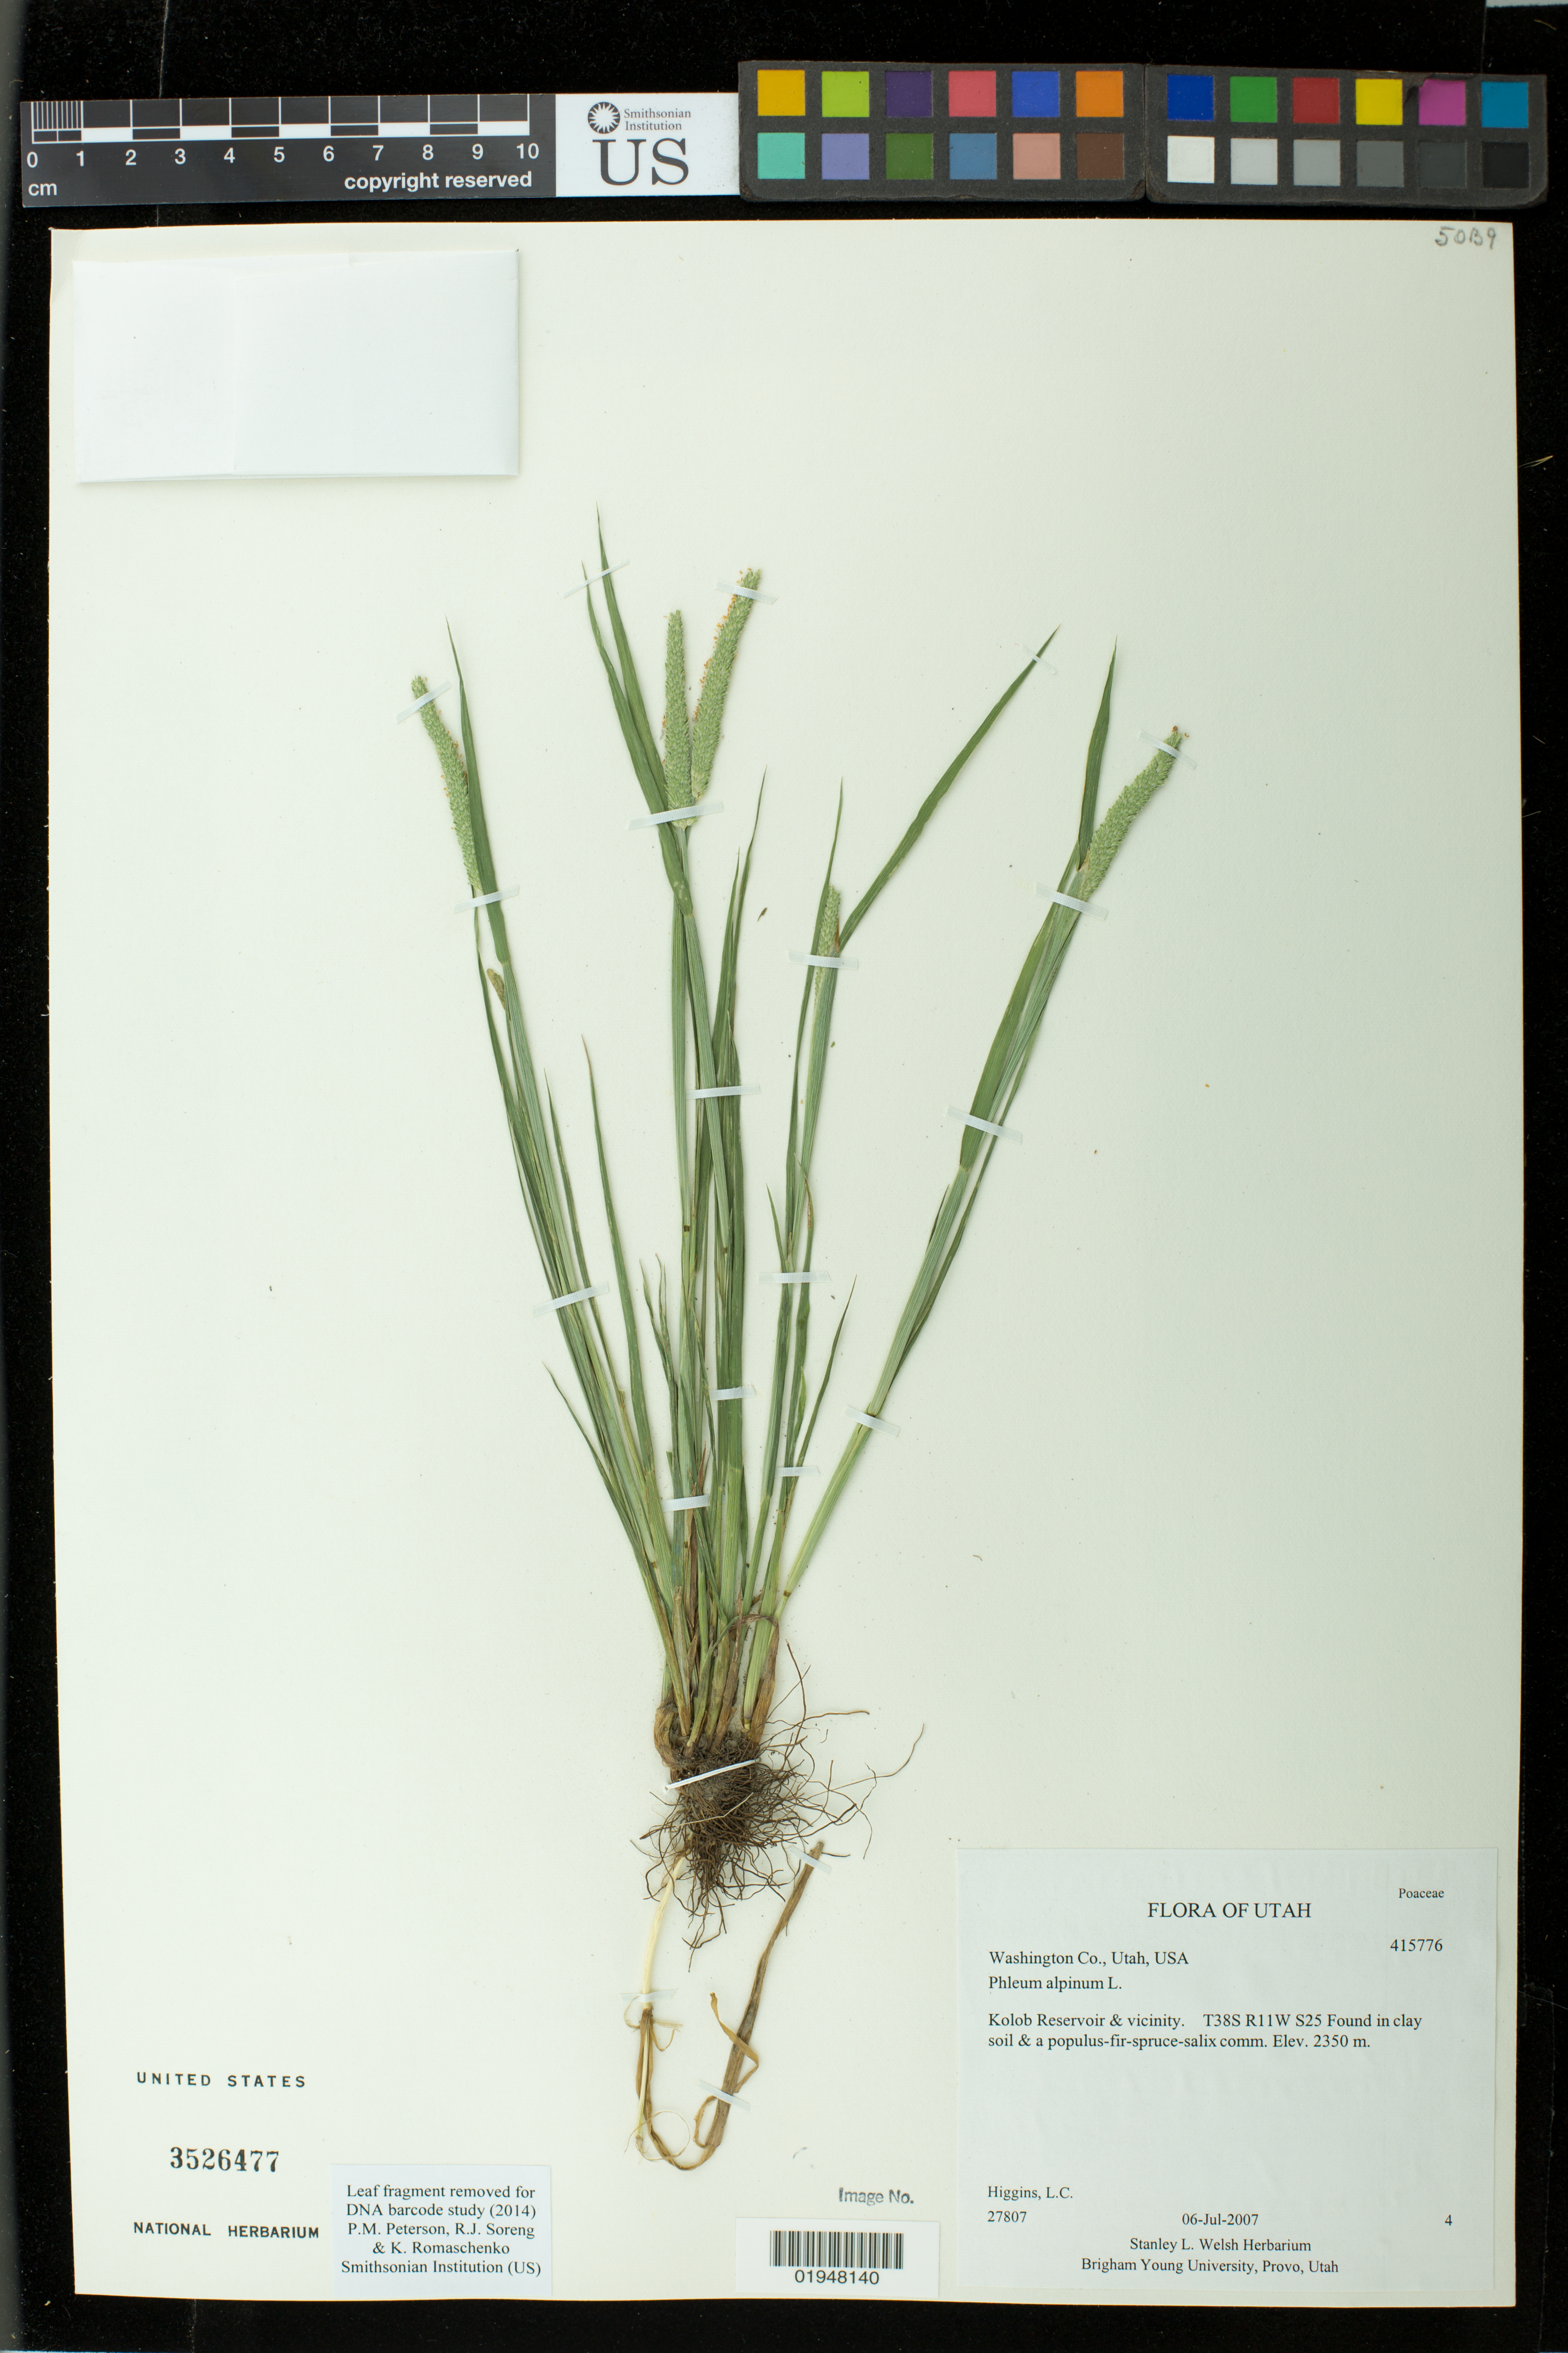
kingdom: Plantae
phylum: Tracheophyta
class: Liliopsida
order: Poales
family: Poaceae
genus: Phleum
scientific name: Phleum alpinum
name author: L.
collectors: L. Higgins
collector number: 27807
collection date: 2007-07-06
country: United States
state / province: Utah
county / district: Washington County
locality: Kolob Reservoir & vicinity.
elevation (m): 716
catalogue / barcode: US 3526477